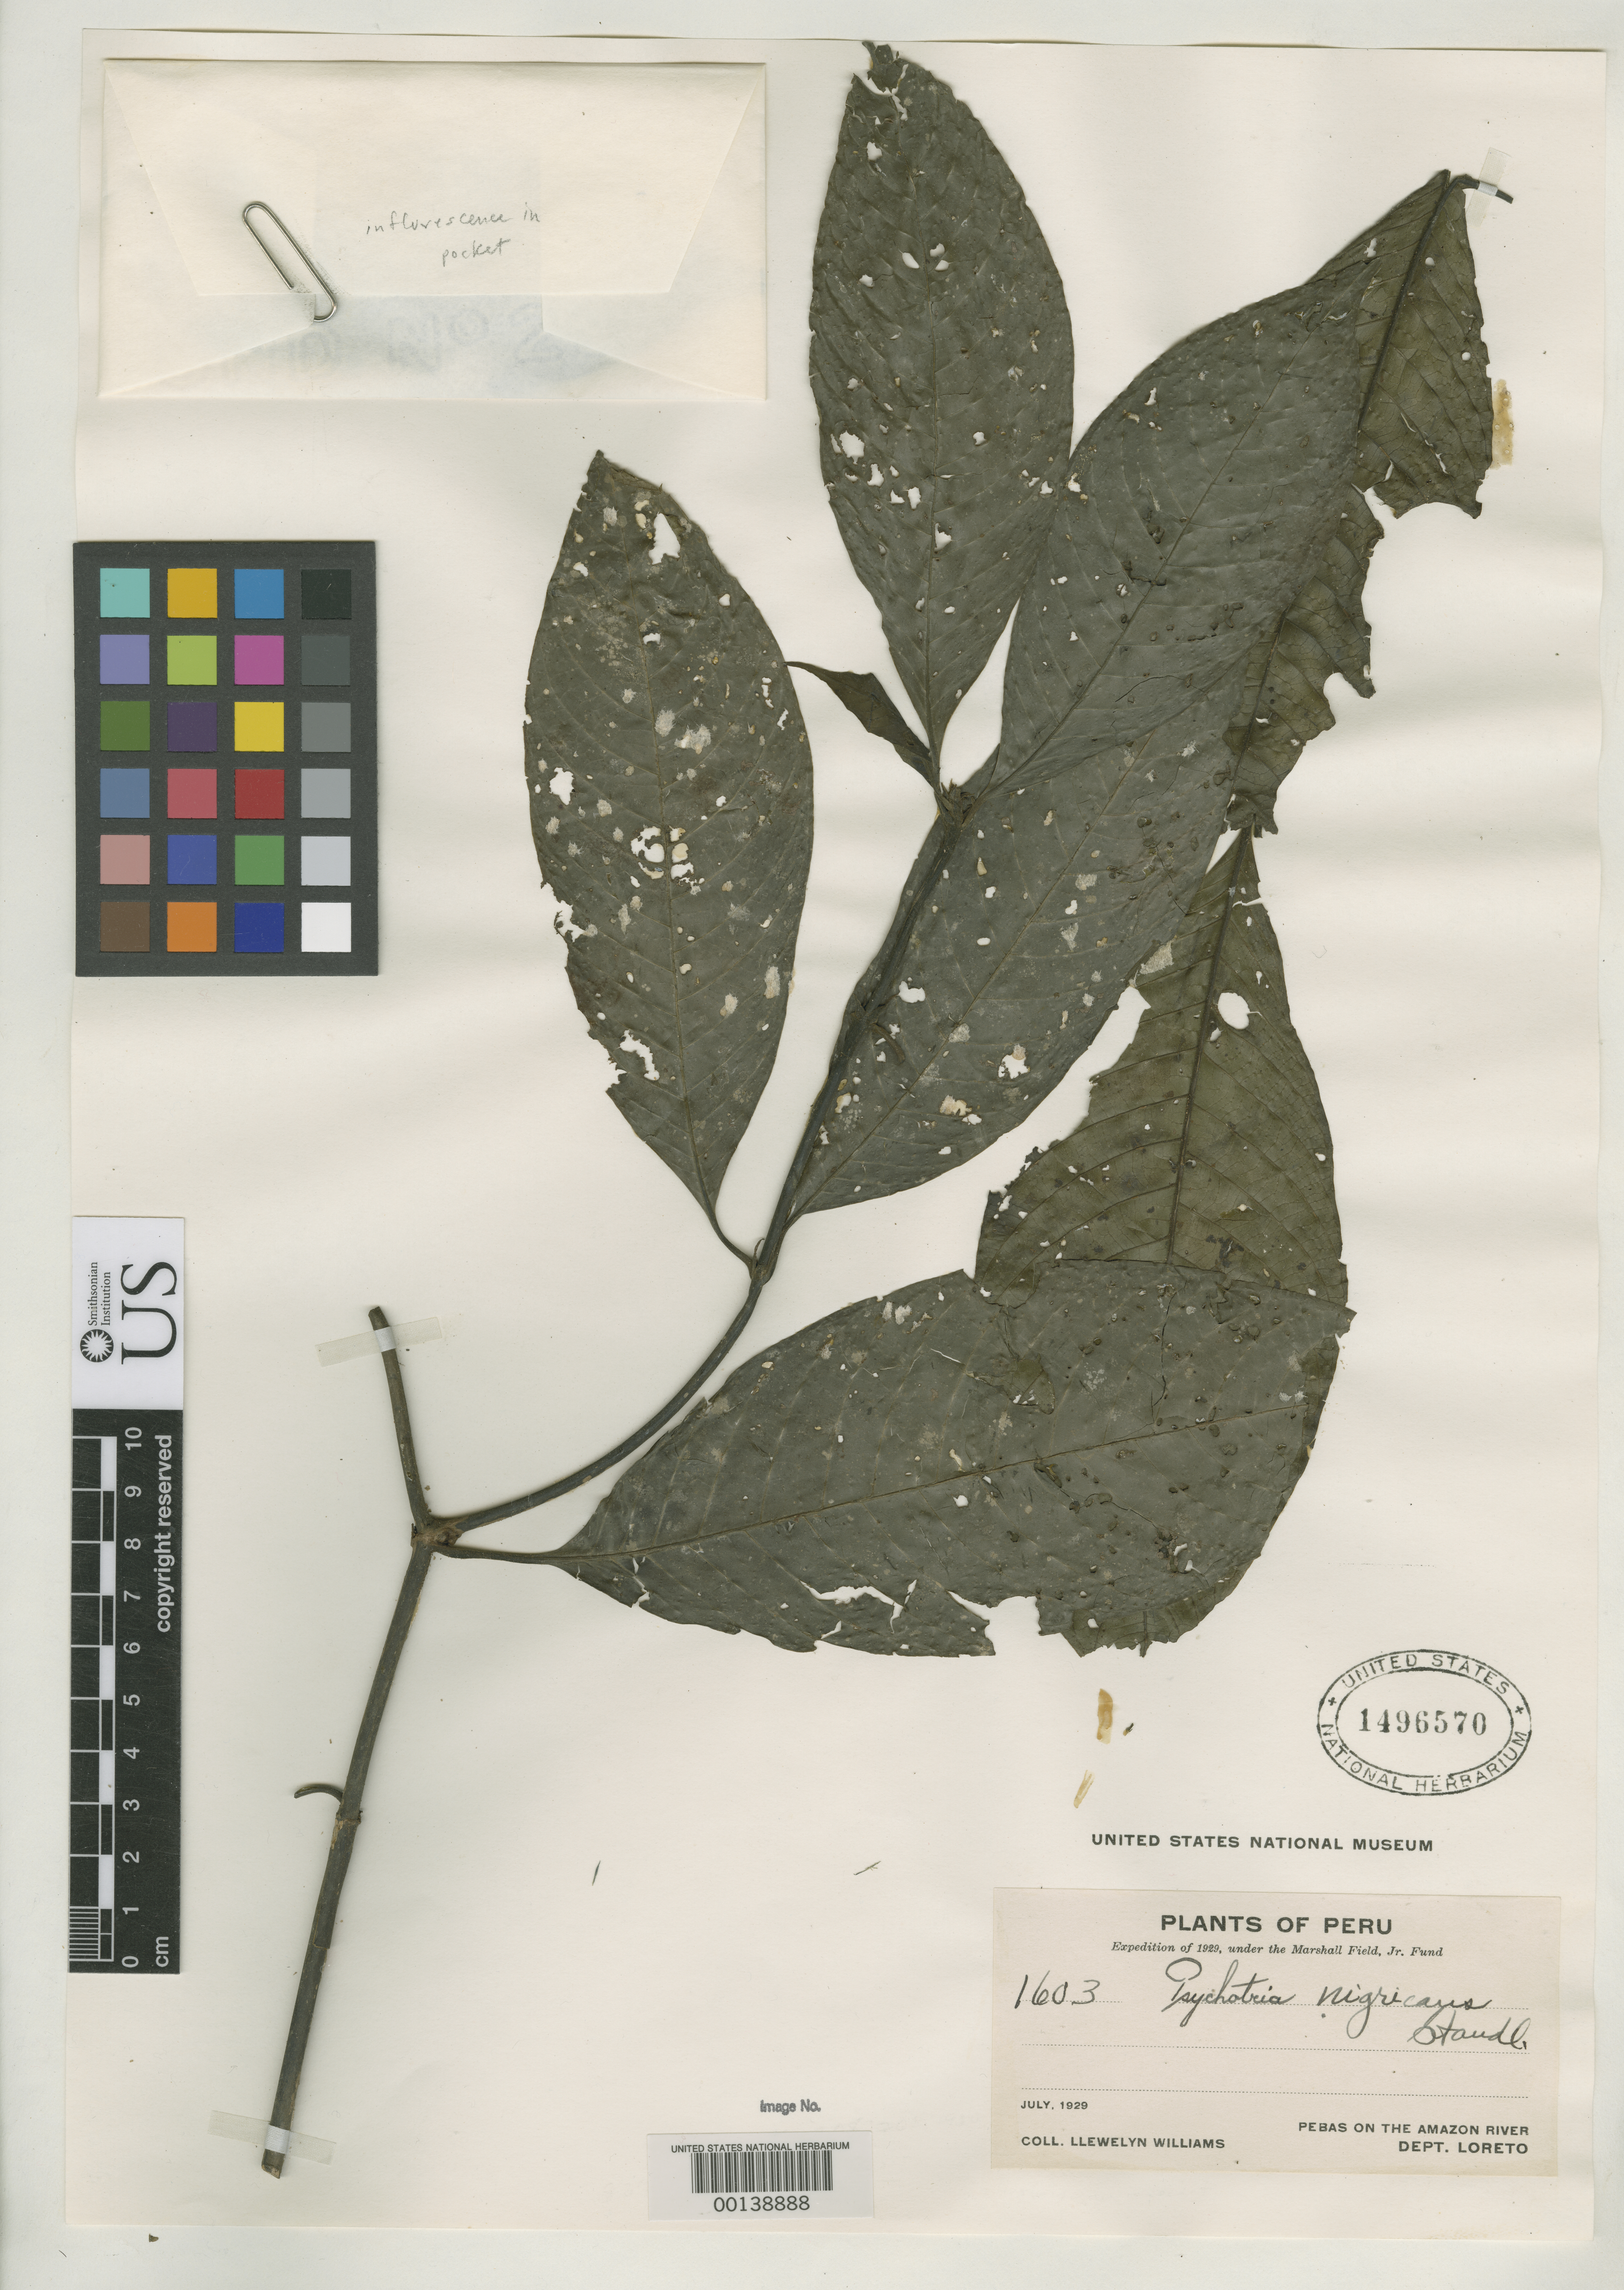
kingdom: Plantae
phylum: Tracheophyta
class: Magnoliopsida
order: Gentianales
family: Rubiaceae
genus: Psychotria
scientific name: Psychotria nigricans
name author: Standl.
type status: Isotype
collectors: Ll. Williams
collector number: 1603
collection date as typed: Jul 1929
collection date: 1929-07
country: Peru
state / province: Loreto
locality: Pebas on the Amazon River.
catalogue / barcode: US 1496570